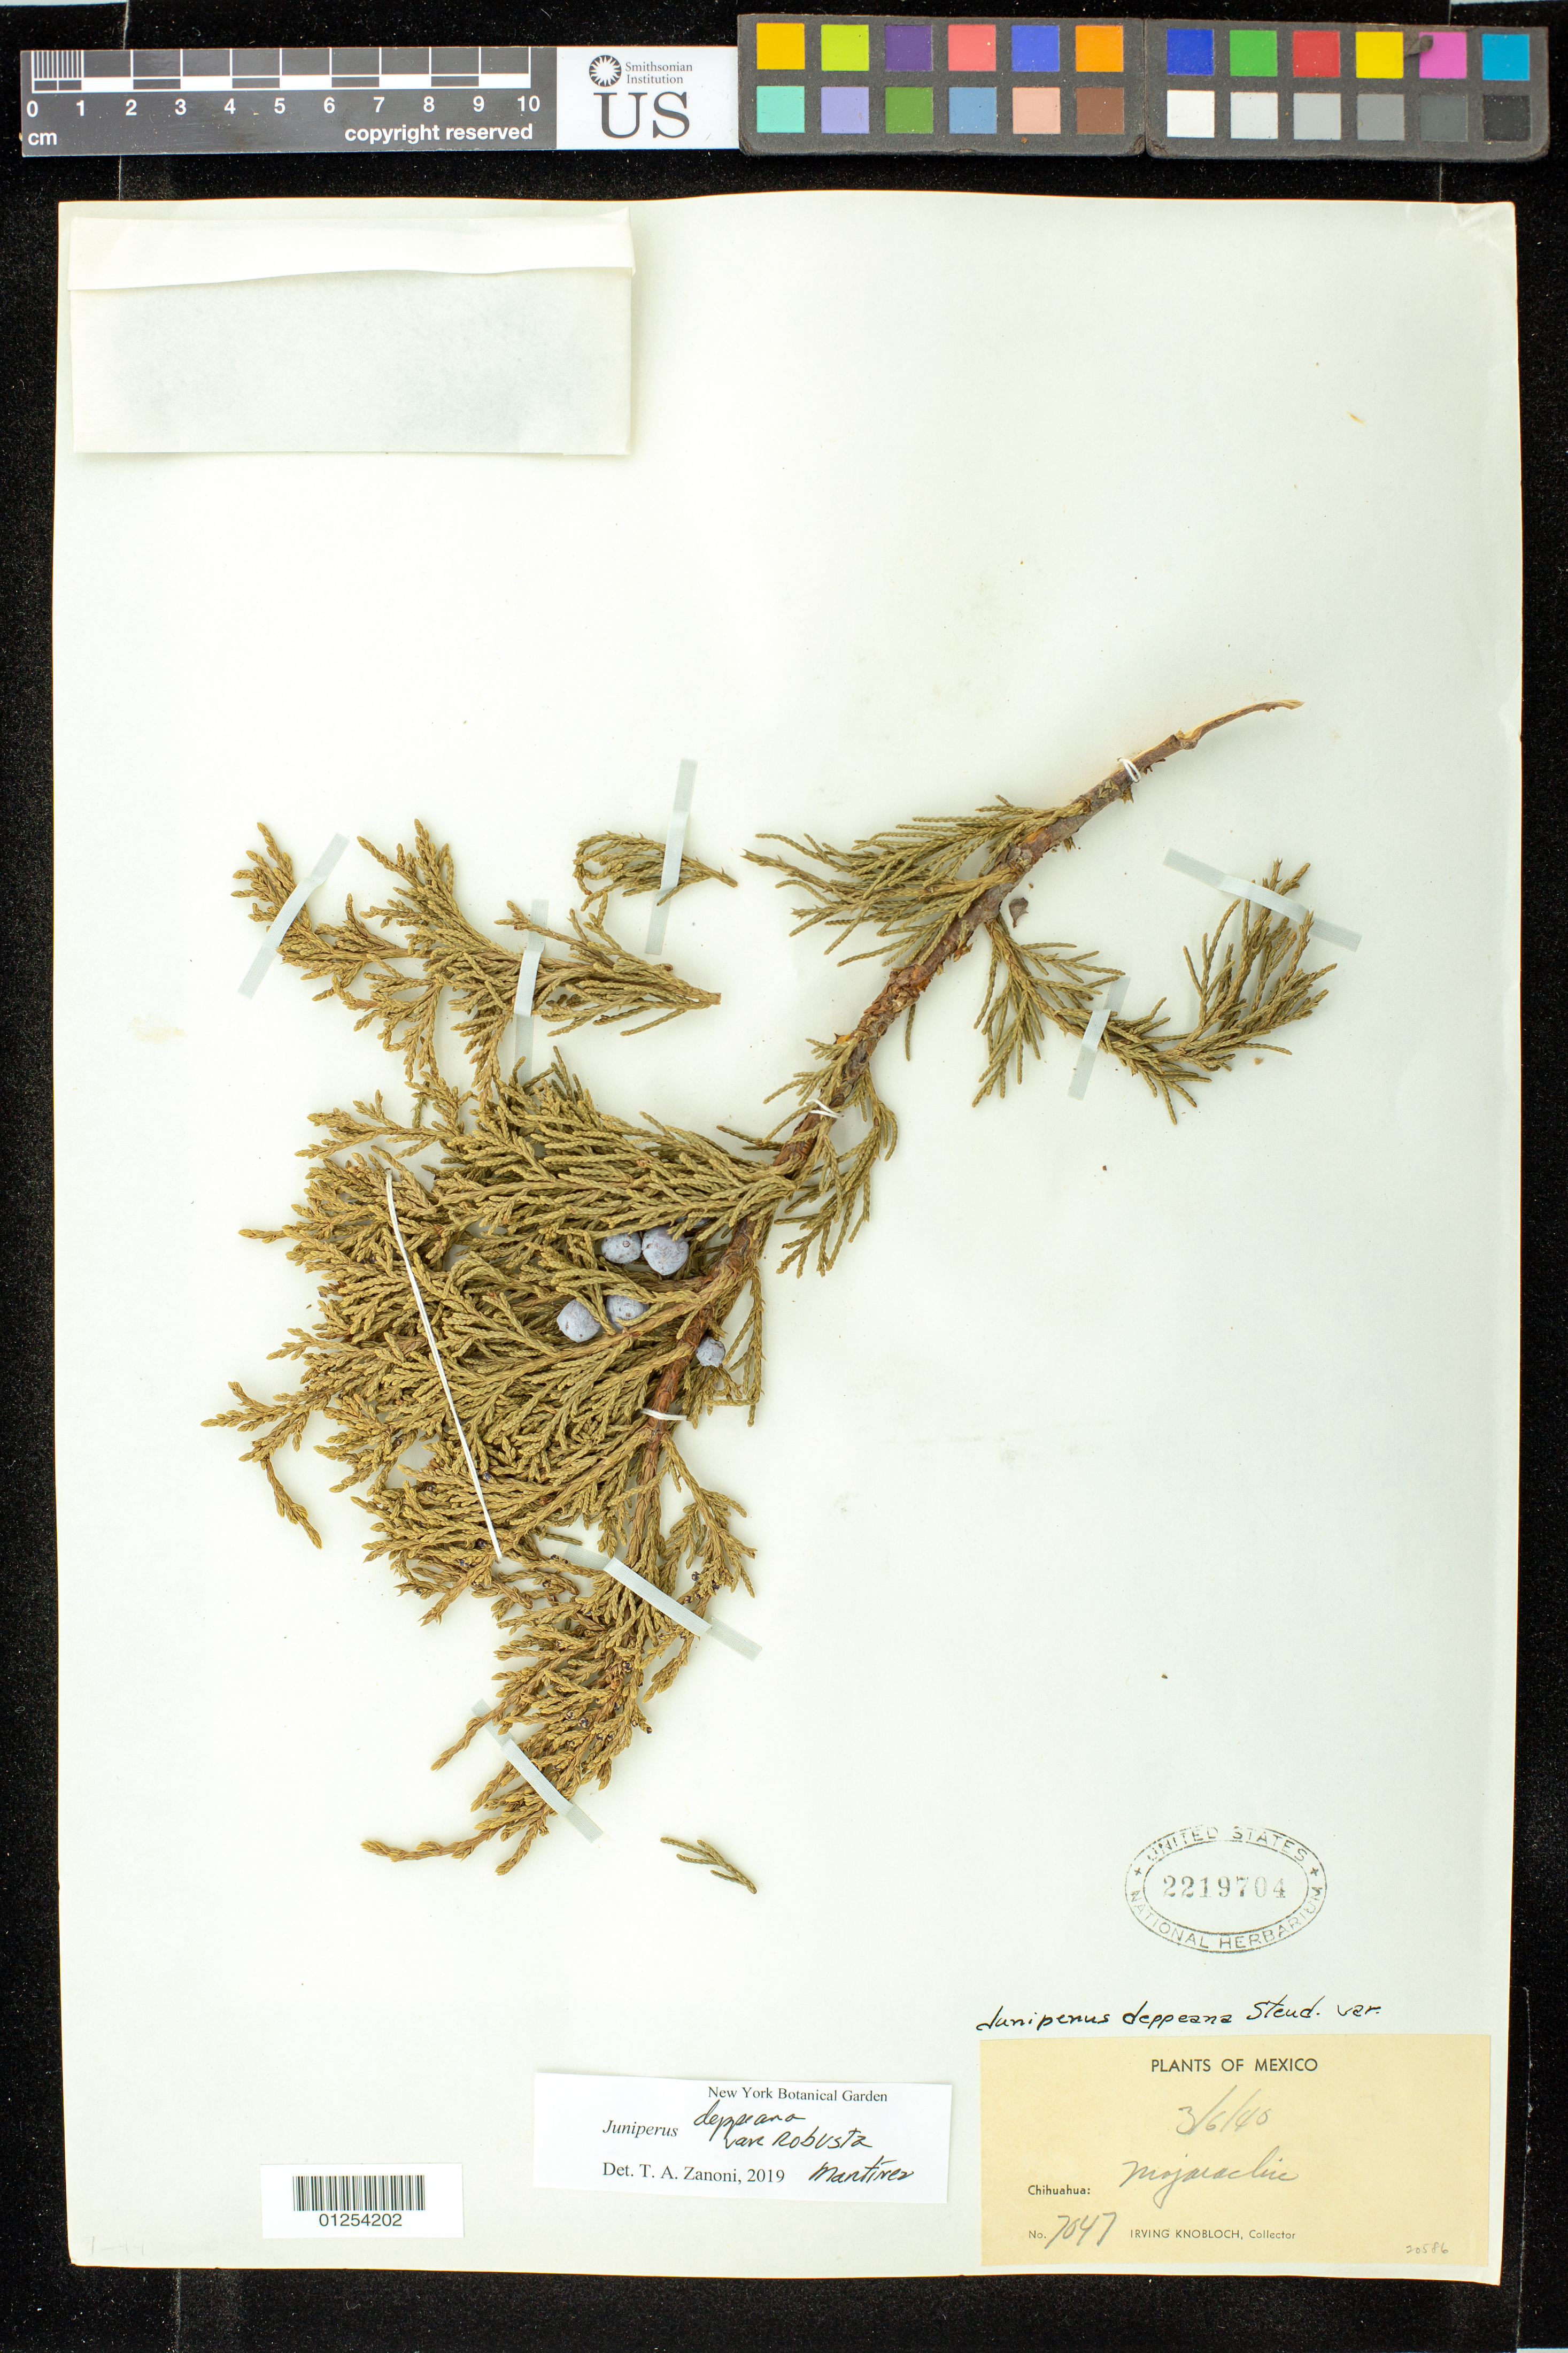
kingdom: Plantae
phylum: Tracheophyta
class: Pinopsida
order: Pinales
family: Cupressaceae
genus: Juniperus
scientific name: Juniperus deppeana var. robusta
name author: Martínez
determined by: Zanoni, T. A., (NY), New York Botanical Garden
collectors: I. W. Knobloch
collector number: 7047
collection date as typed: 3/6/40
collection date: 1940-03-06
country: Mexico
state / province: Chihuahua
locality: Mojarachic, Chihuahua.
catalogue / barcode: US 2219704